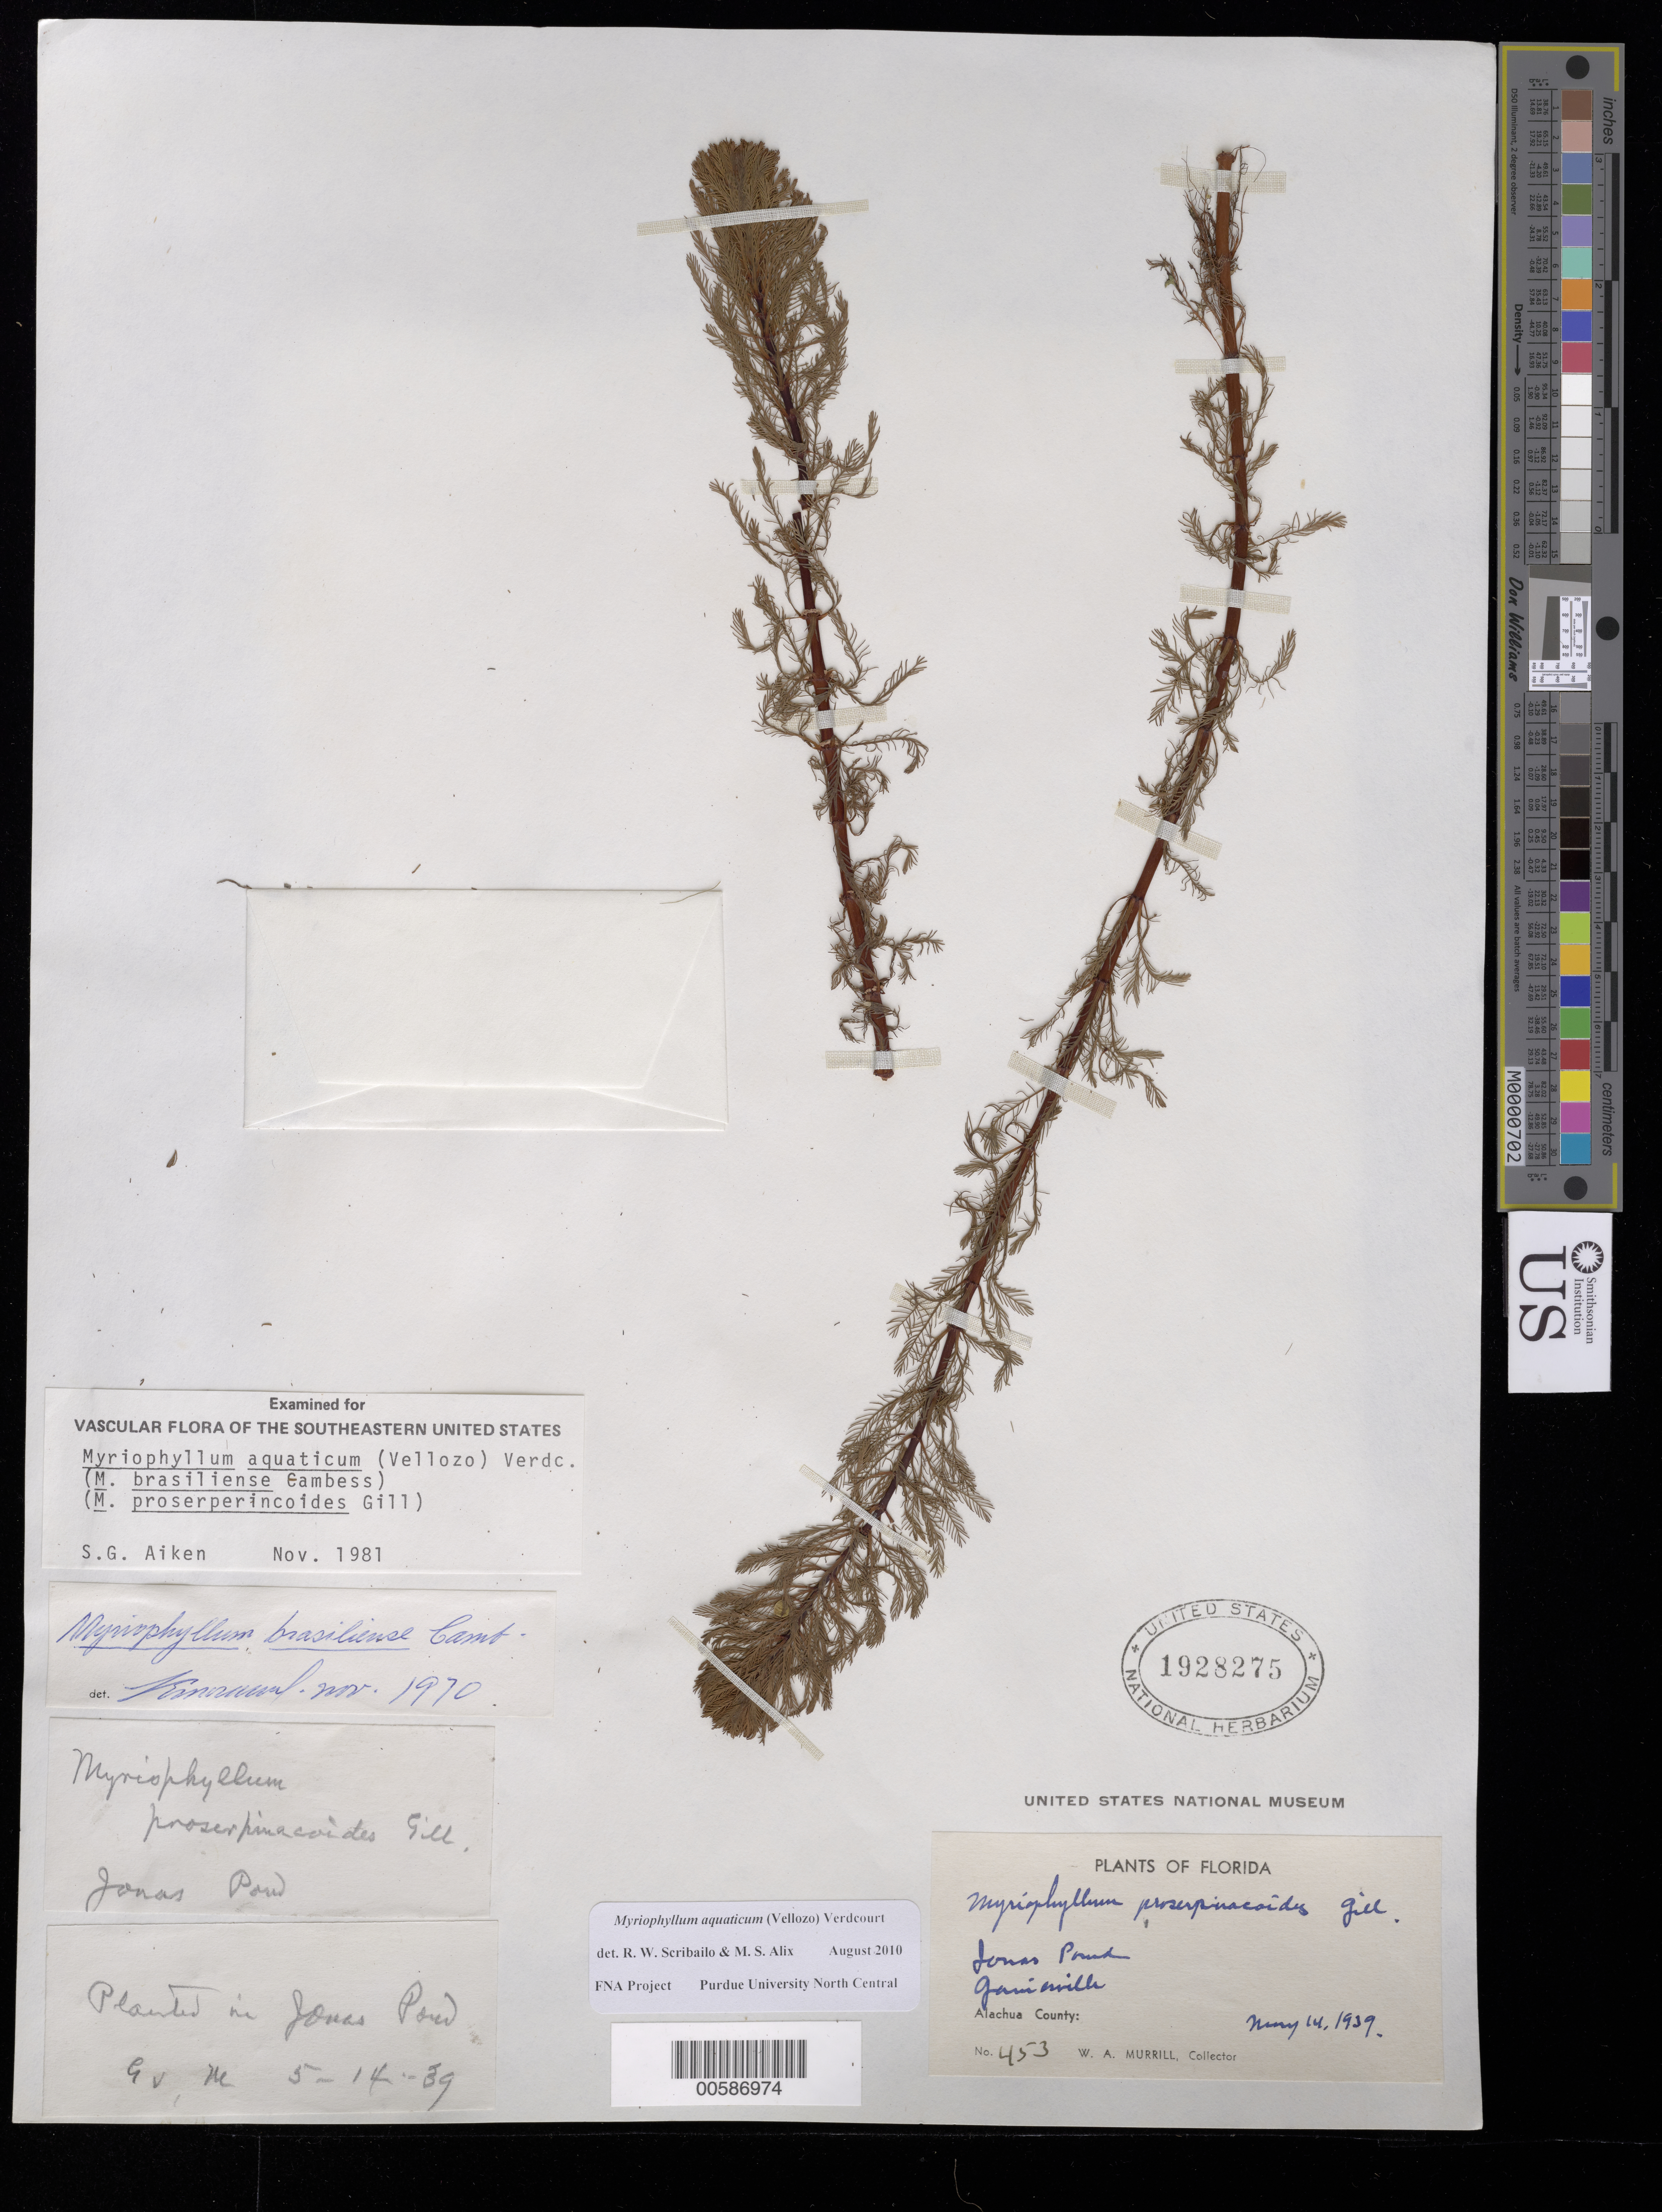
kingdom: Plantae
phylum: Tracheophyta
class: Magnoliopsida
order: Saxifragales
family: Haloragaceae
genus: Myriophyllum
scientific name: Myriophyllum aquaticum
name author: (Vell.) Verdc.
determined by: Scribailo, R. W.; Alix, M. S.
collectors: W. A. Murrill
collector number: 453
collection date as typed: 14 May 1939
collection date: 1939-05-14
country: United States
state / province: Florida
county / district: Alachua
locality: Gainesville, Jonas Pond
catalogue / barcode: US 1928275